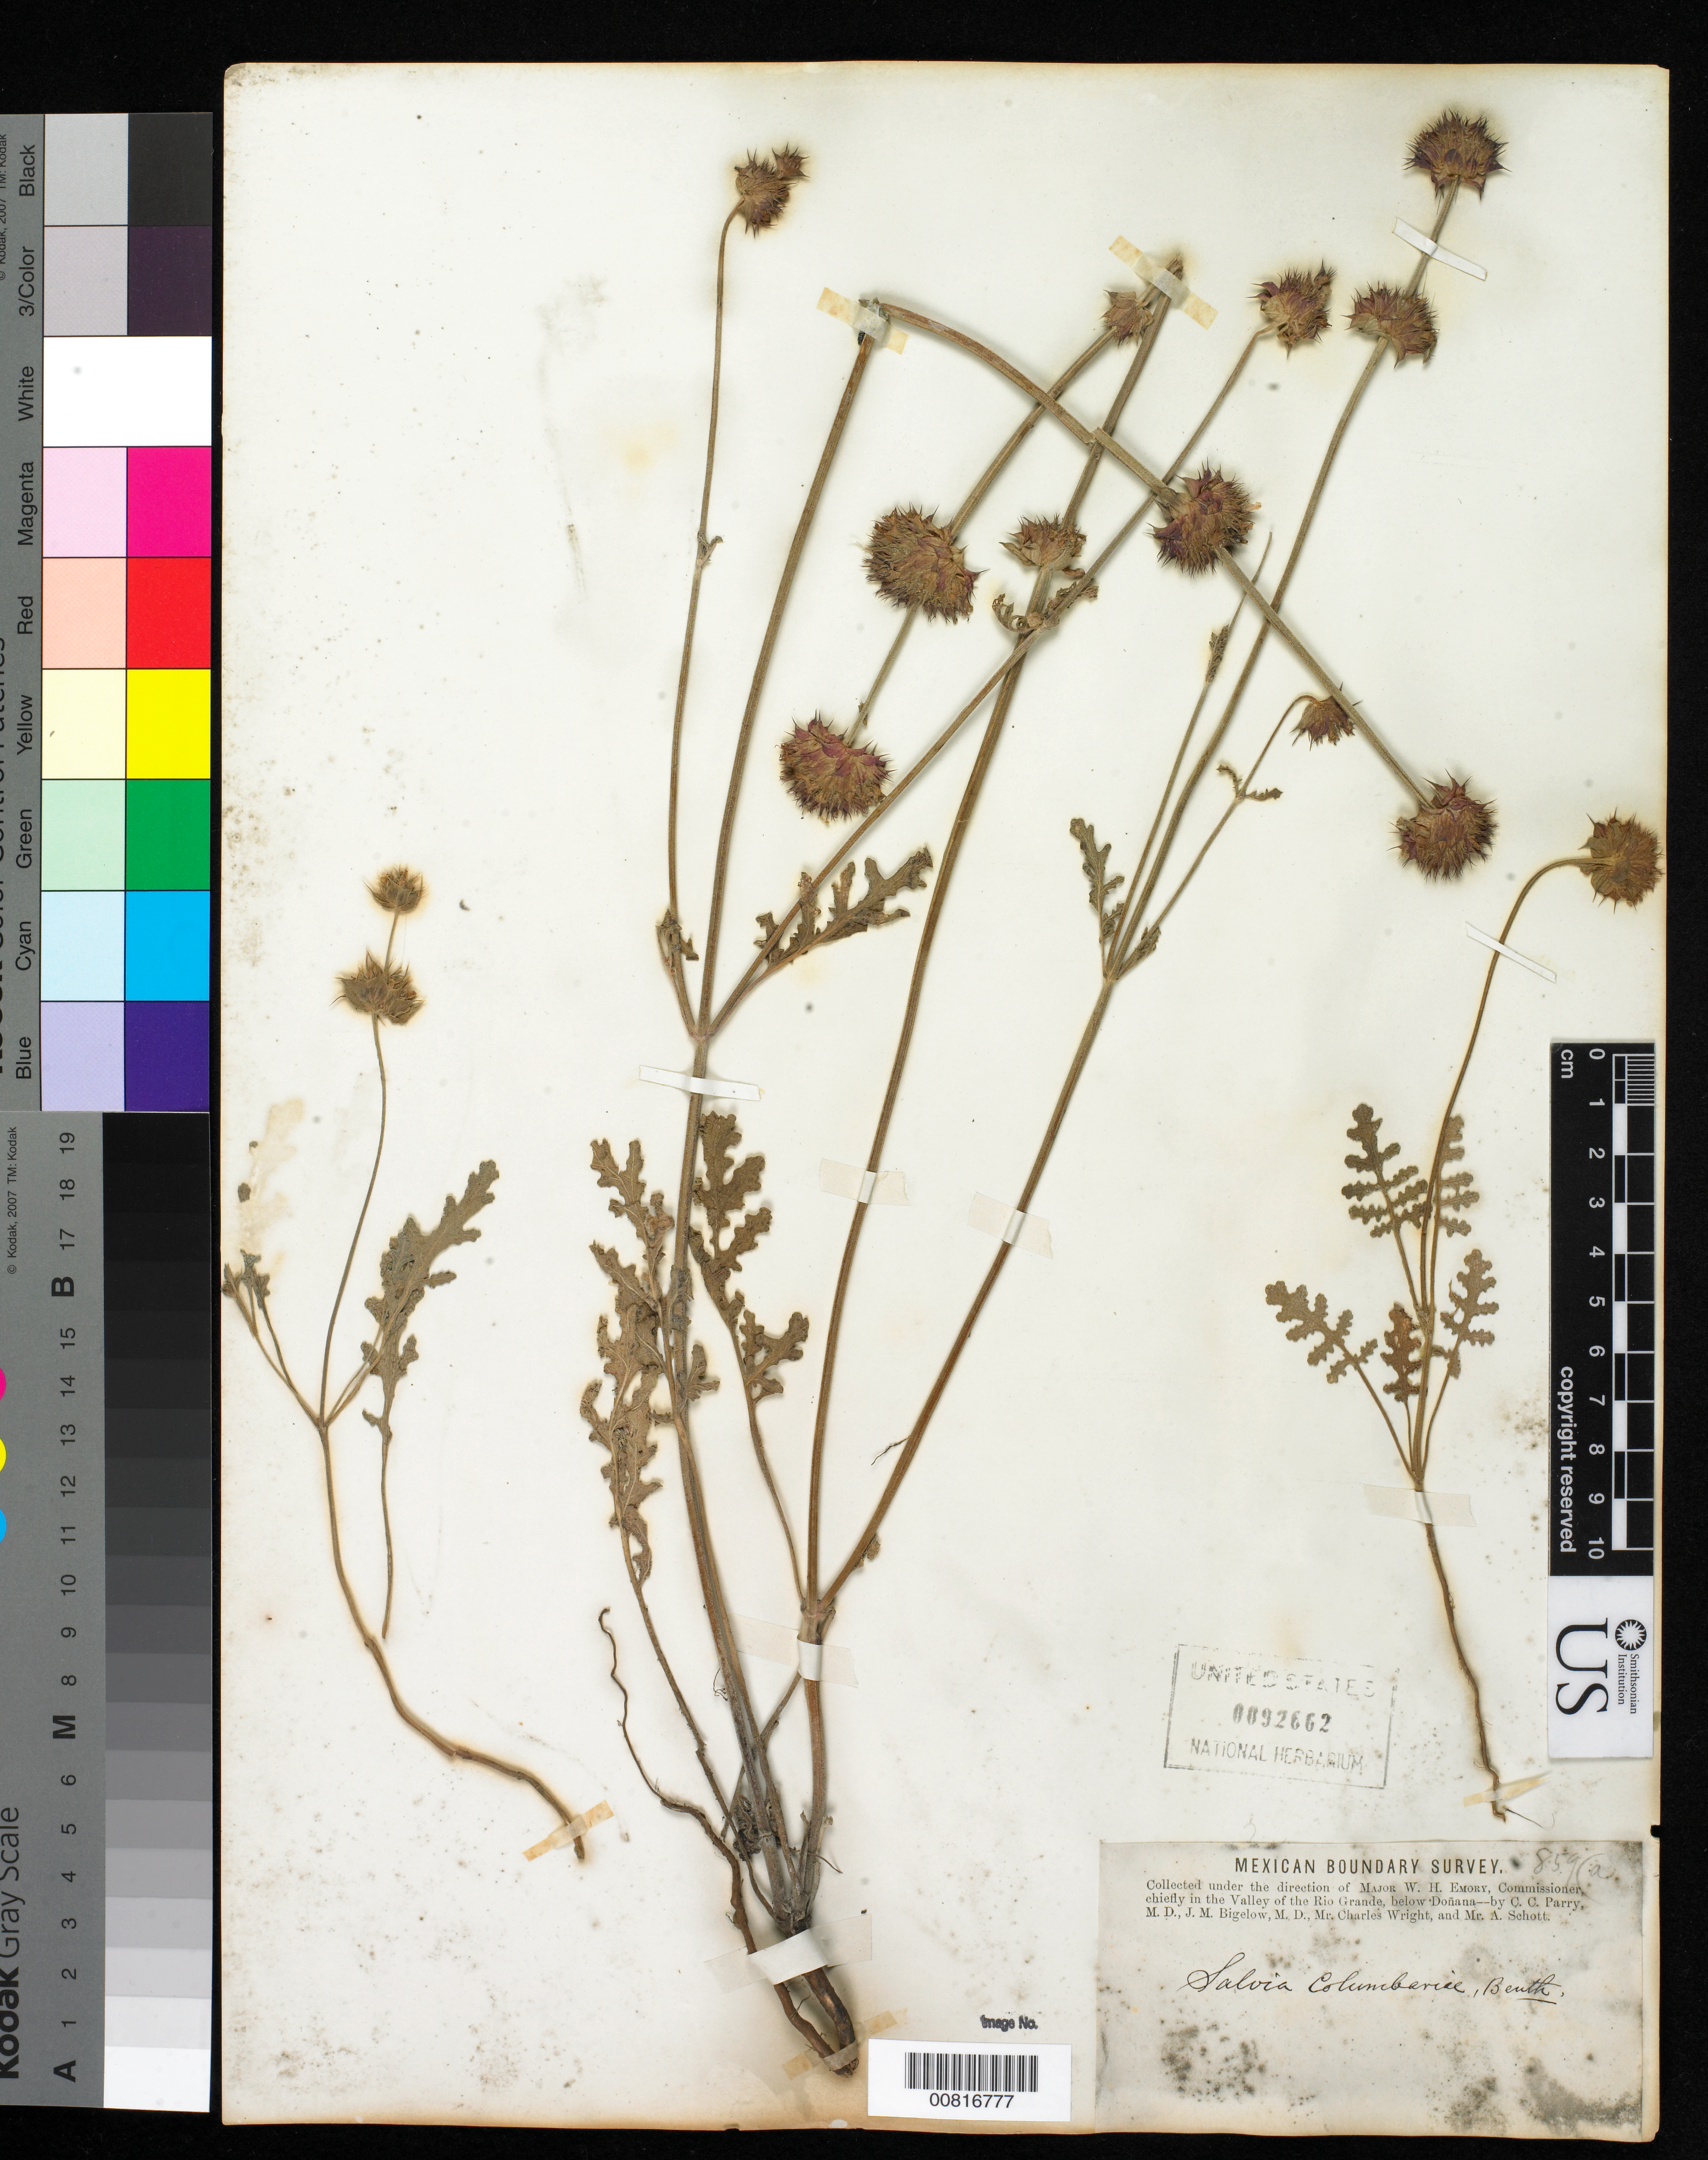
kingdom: Plantae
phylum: Tracheophyta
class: Magnoliopsida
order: Lamiales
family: Lamiaceae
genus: Salvia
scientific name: Salvia columbariae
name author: Benth.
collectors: C. C. Parry, J. M. Bigelow, C. Wright & A. C. V. Schott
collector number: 859a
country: United States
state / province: New Mexico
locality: Valley of the Rio Grande, below Doñana, New Mexico.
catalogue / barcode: US 92662